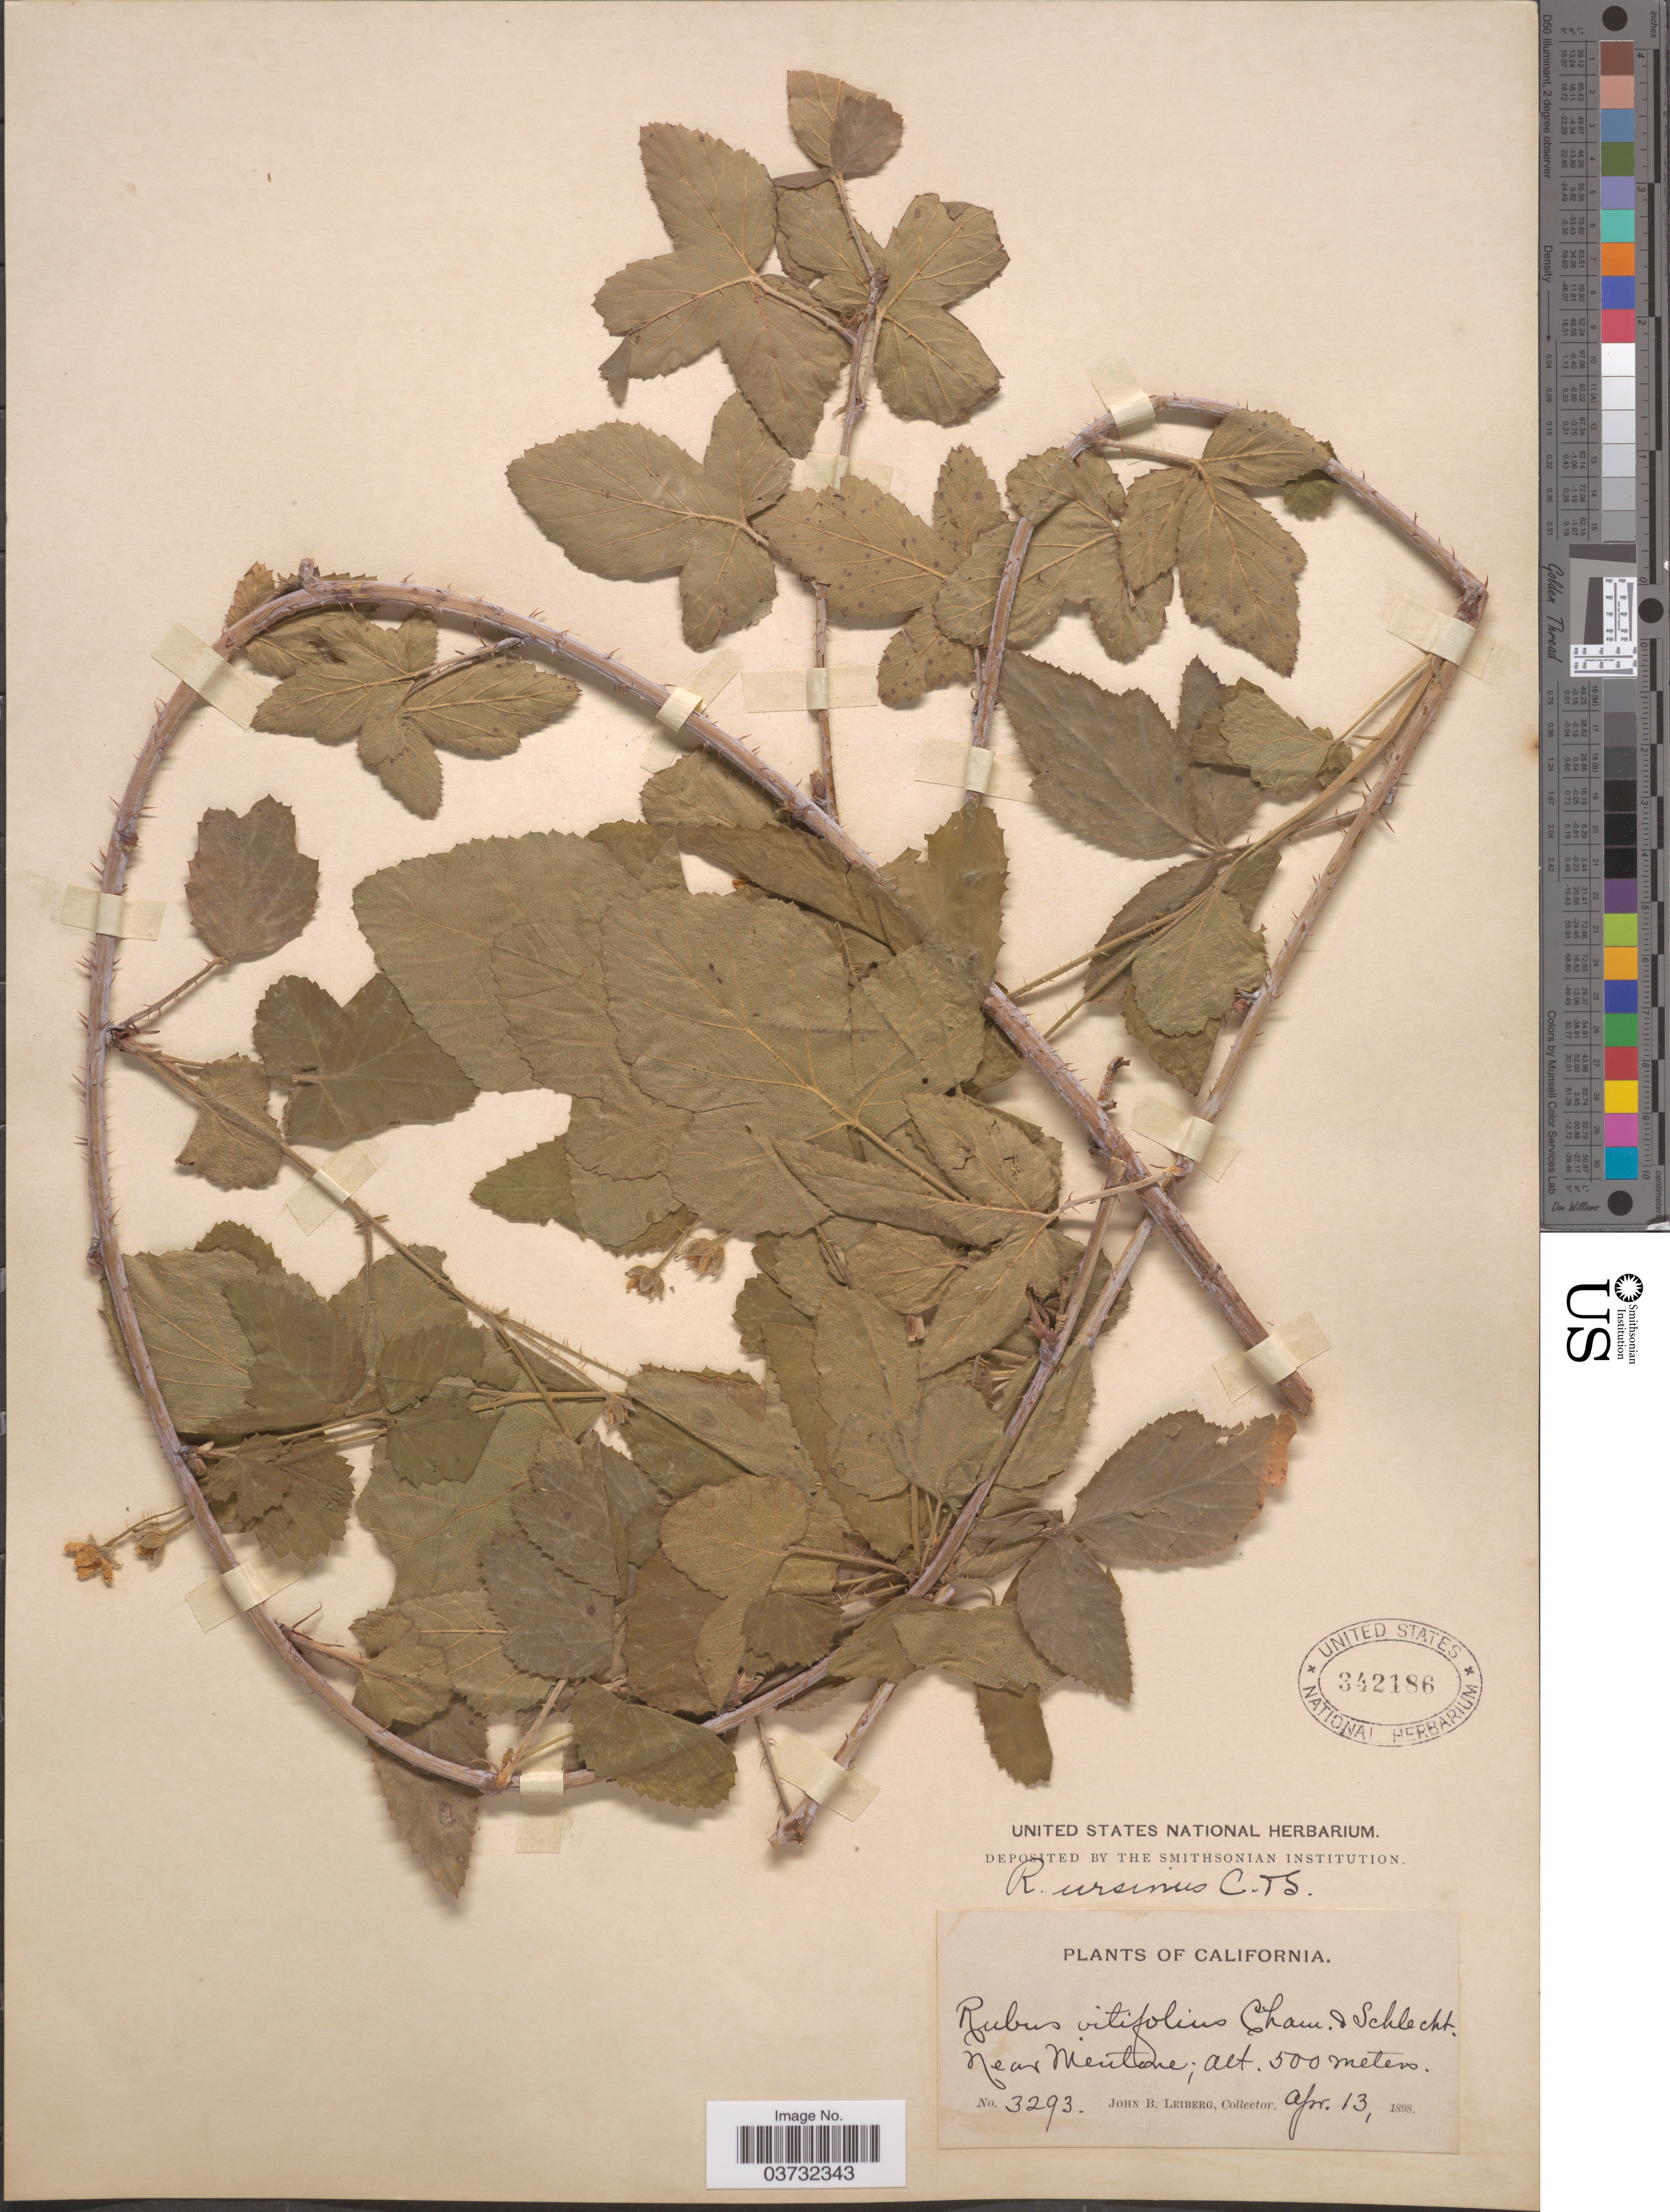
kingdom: Plantae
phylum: Tracheophyta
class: Magnoliopsida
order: Rosales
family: Rosaceae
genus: Rubus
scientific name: Rubus ursinus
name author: (Schltdl.) Cham.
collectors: J. B. Leiberg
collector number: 3293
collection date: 1898-04-13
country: United States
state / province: California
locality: Near Mentone.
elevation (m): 500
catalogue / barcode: US 342186